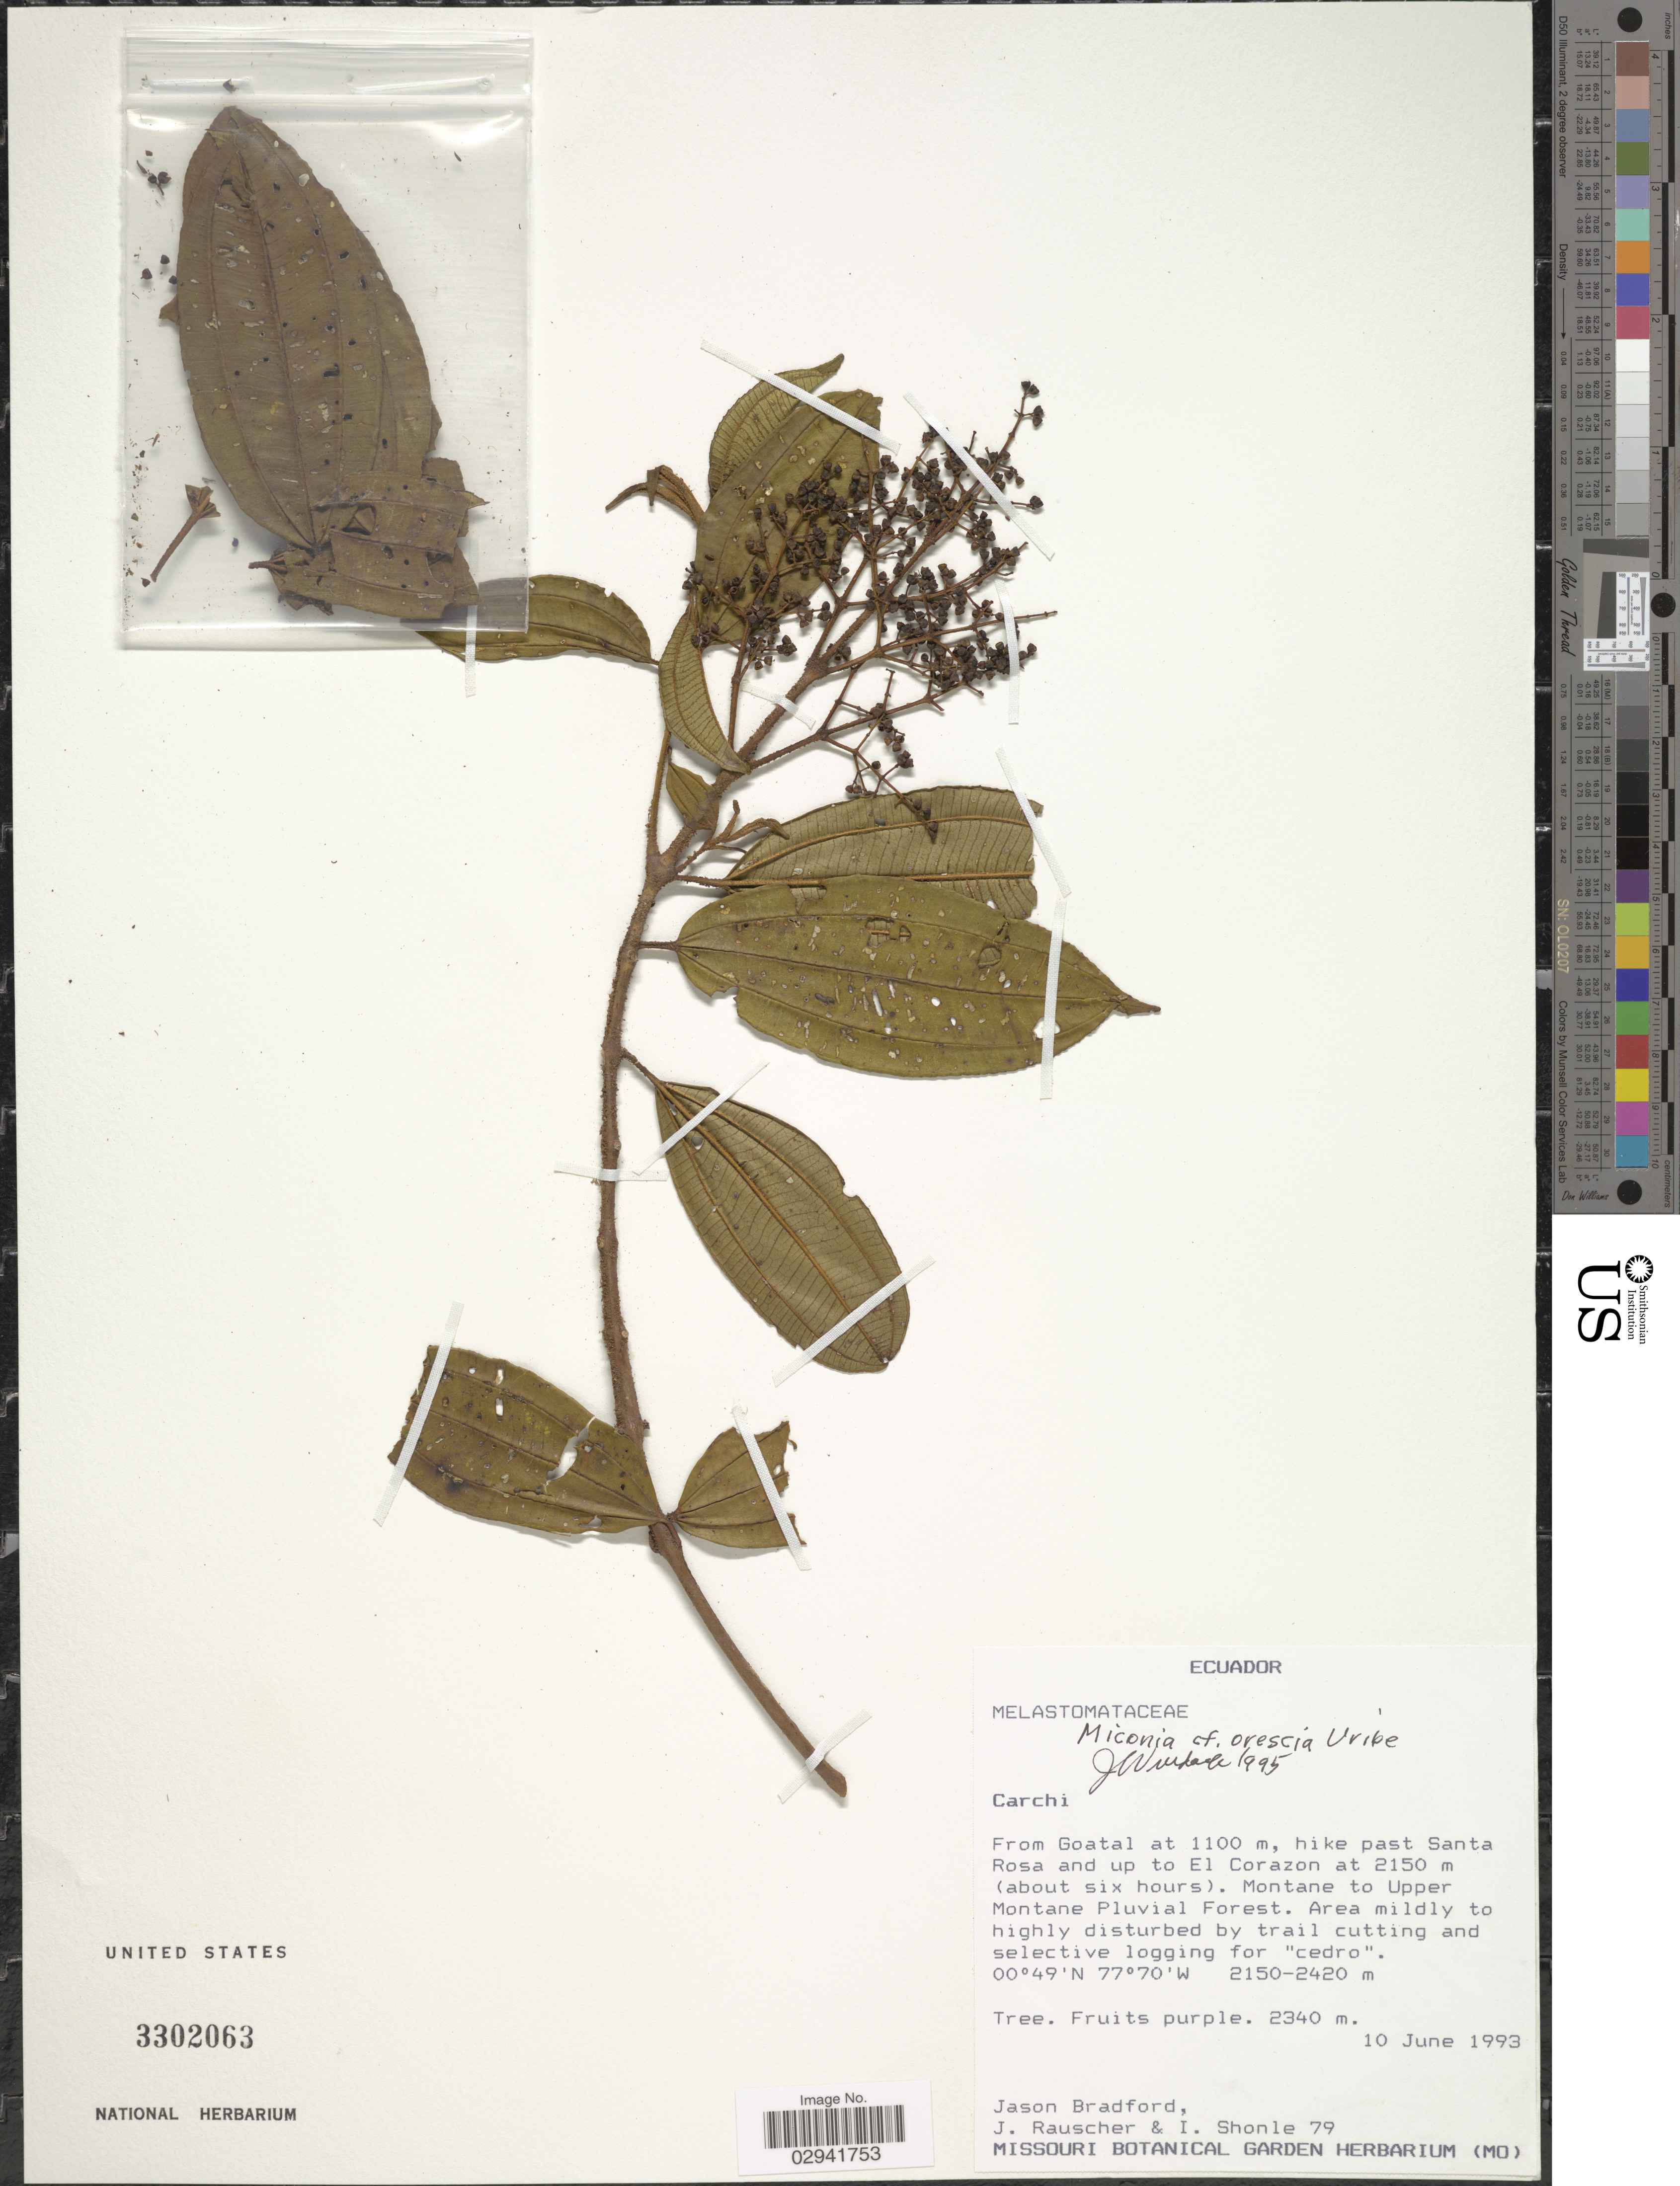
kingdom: Plantae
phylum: Tracheophyta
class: Magnoliopsida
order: Myrtales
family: Melastomataceae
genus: Miconia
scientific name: Miconia orescia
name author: L. Uribe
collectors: J. C. Bradford, J. Rauscher & I. Shonle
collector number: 79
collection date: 1993-06-10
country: Ecuador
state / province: Carchi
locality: From Goatal at 1100 m, hike past Santa Rosa and up El Corazon at 2150 m (about six hours). Montane to Upper Montane Pluvial Forest.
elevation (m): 2150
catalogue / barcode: US 3302063